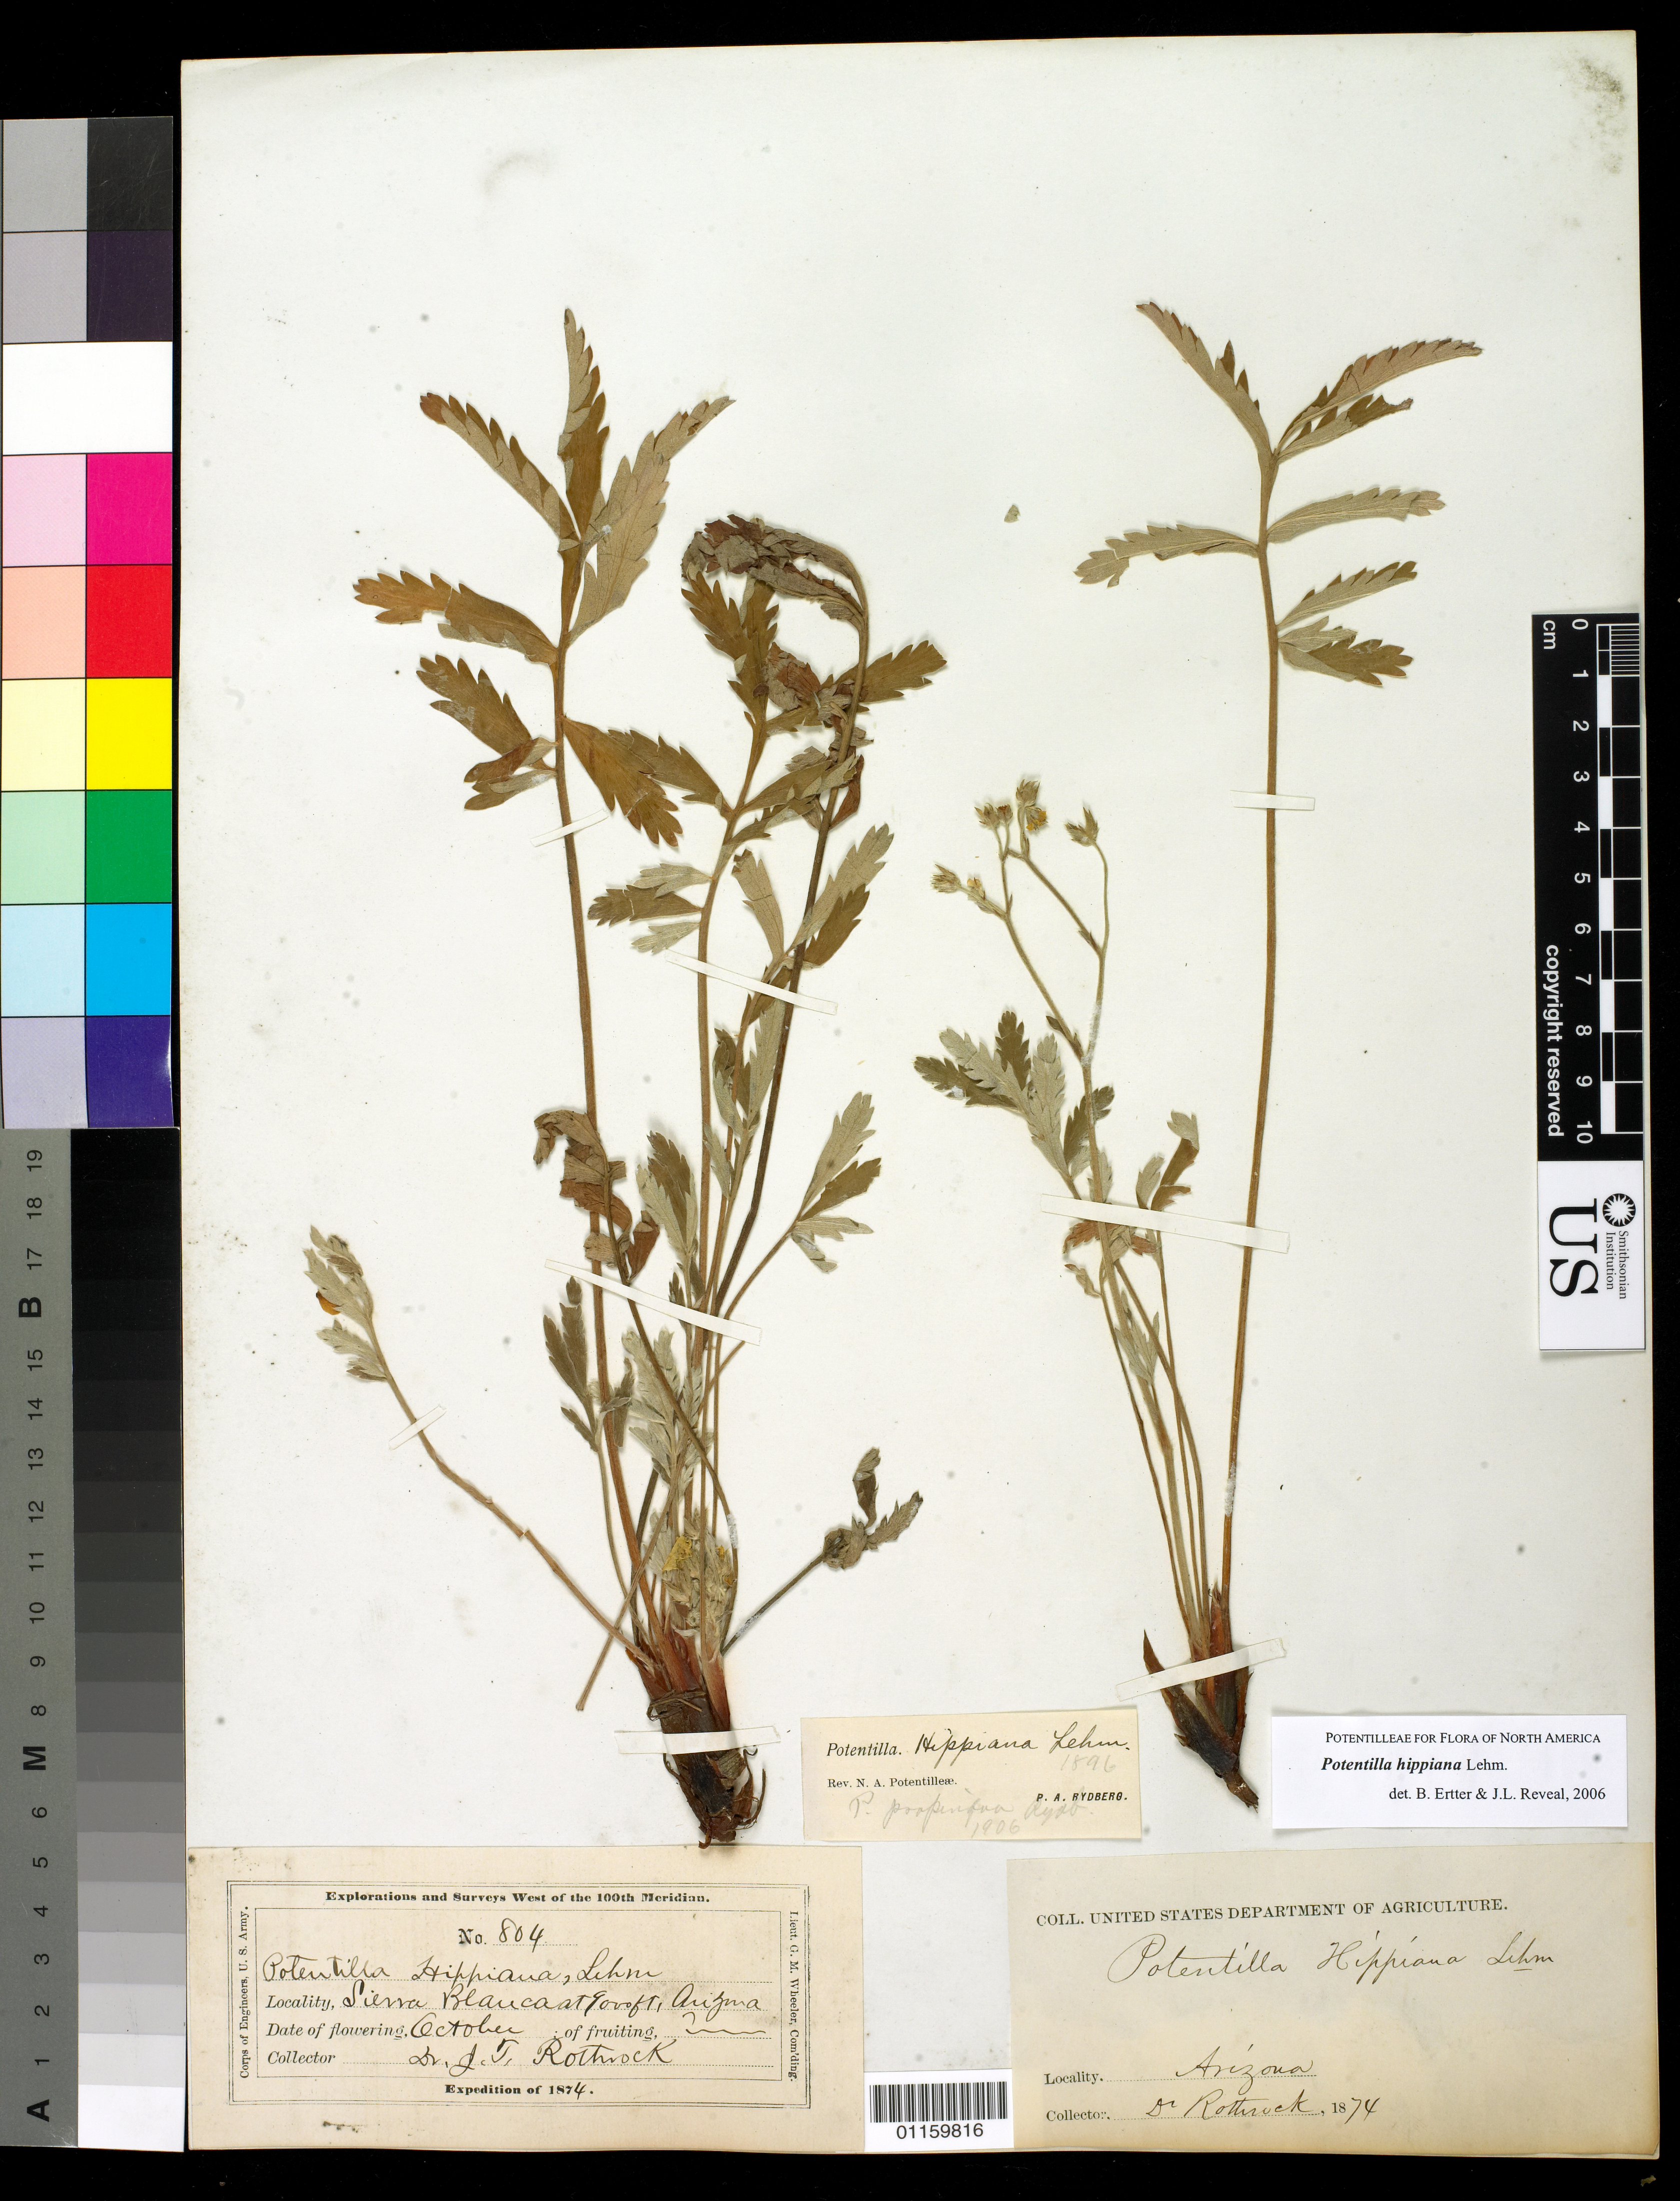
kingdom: Plantae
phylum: Tracheophyta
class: Magnoliopsida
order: Rosales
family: Rosaceae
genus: Potentilla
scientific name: Potentilla hippiana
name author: Lehm.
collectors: J. T. Rothrock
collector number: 804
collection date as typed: --1 874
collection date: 1874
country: United States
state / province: Arizona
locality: Sierra Blanca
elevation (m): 2743